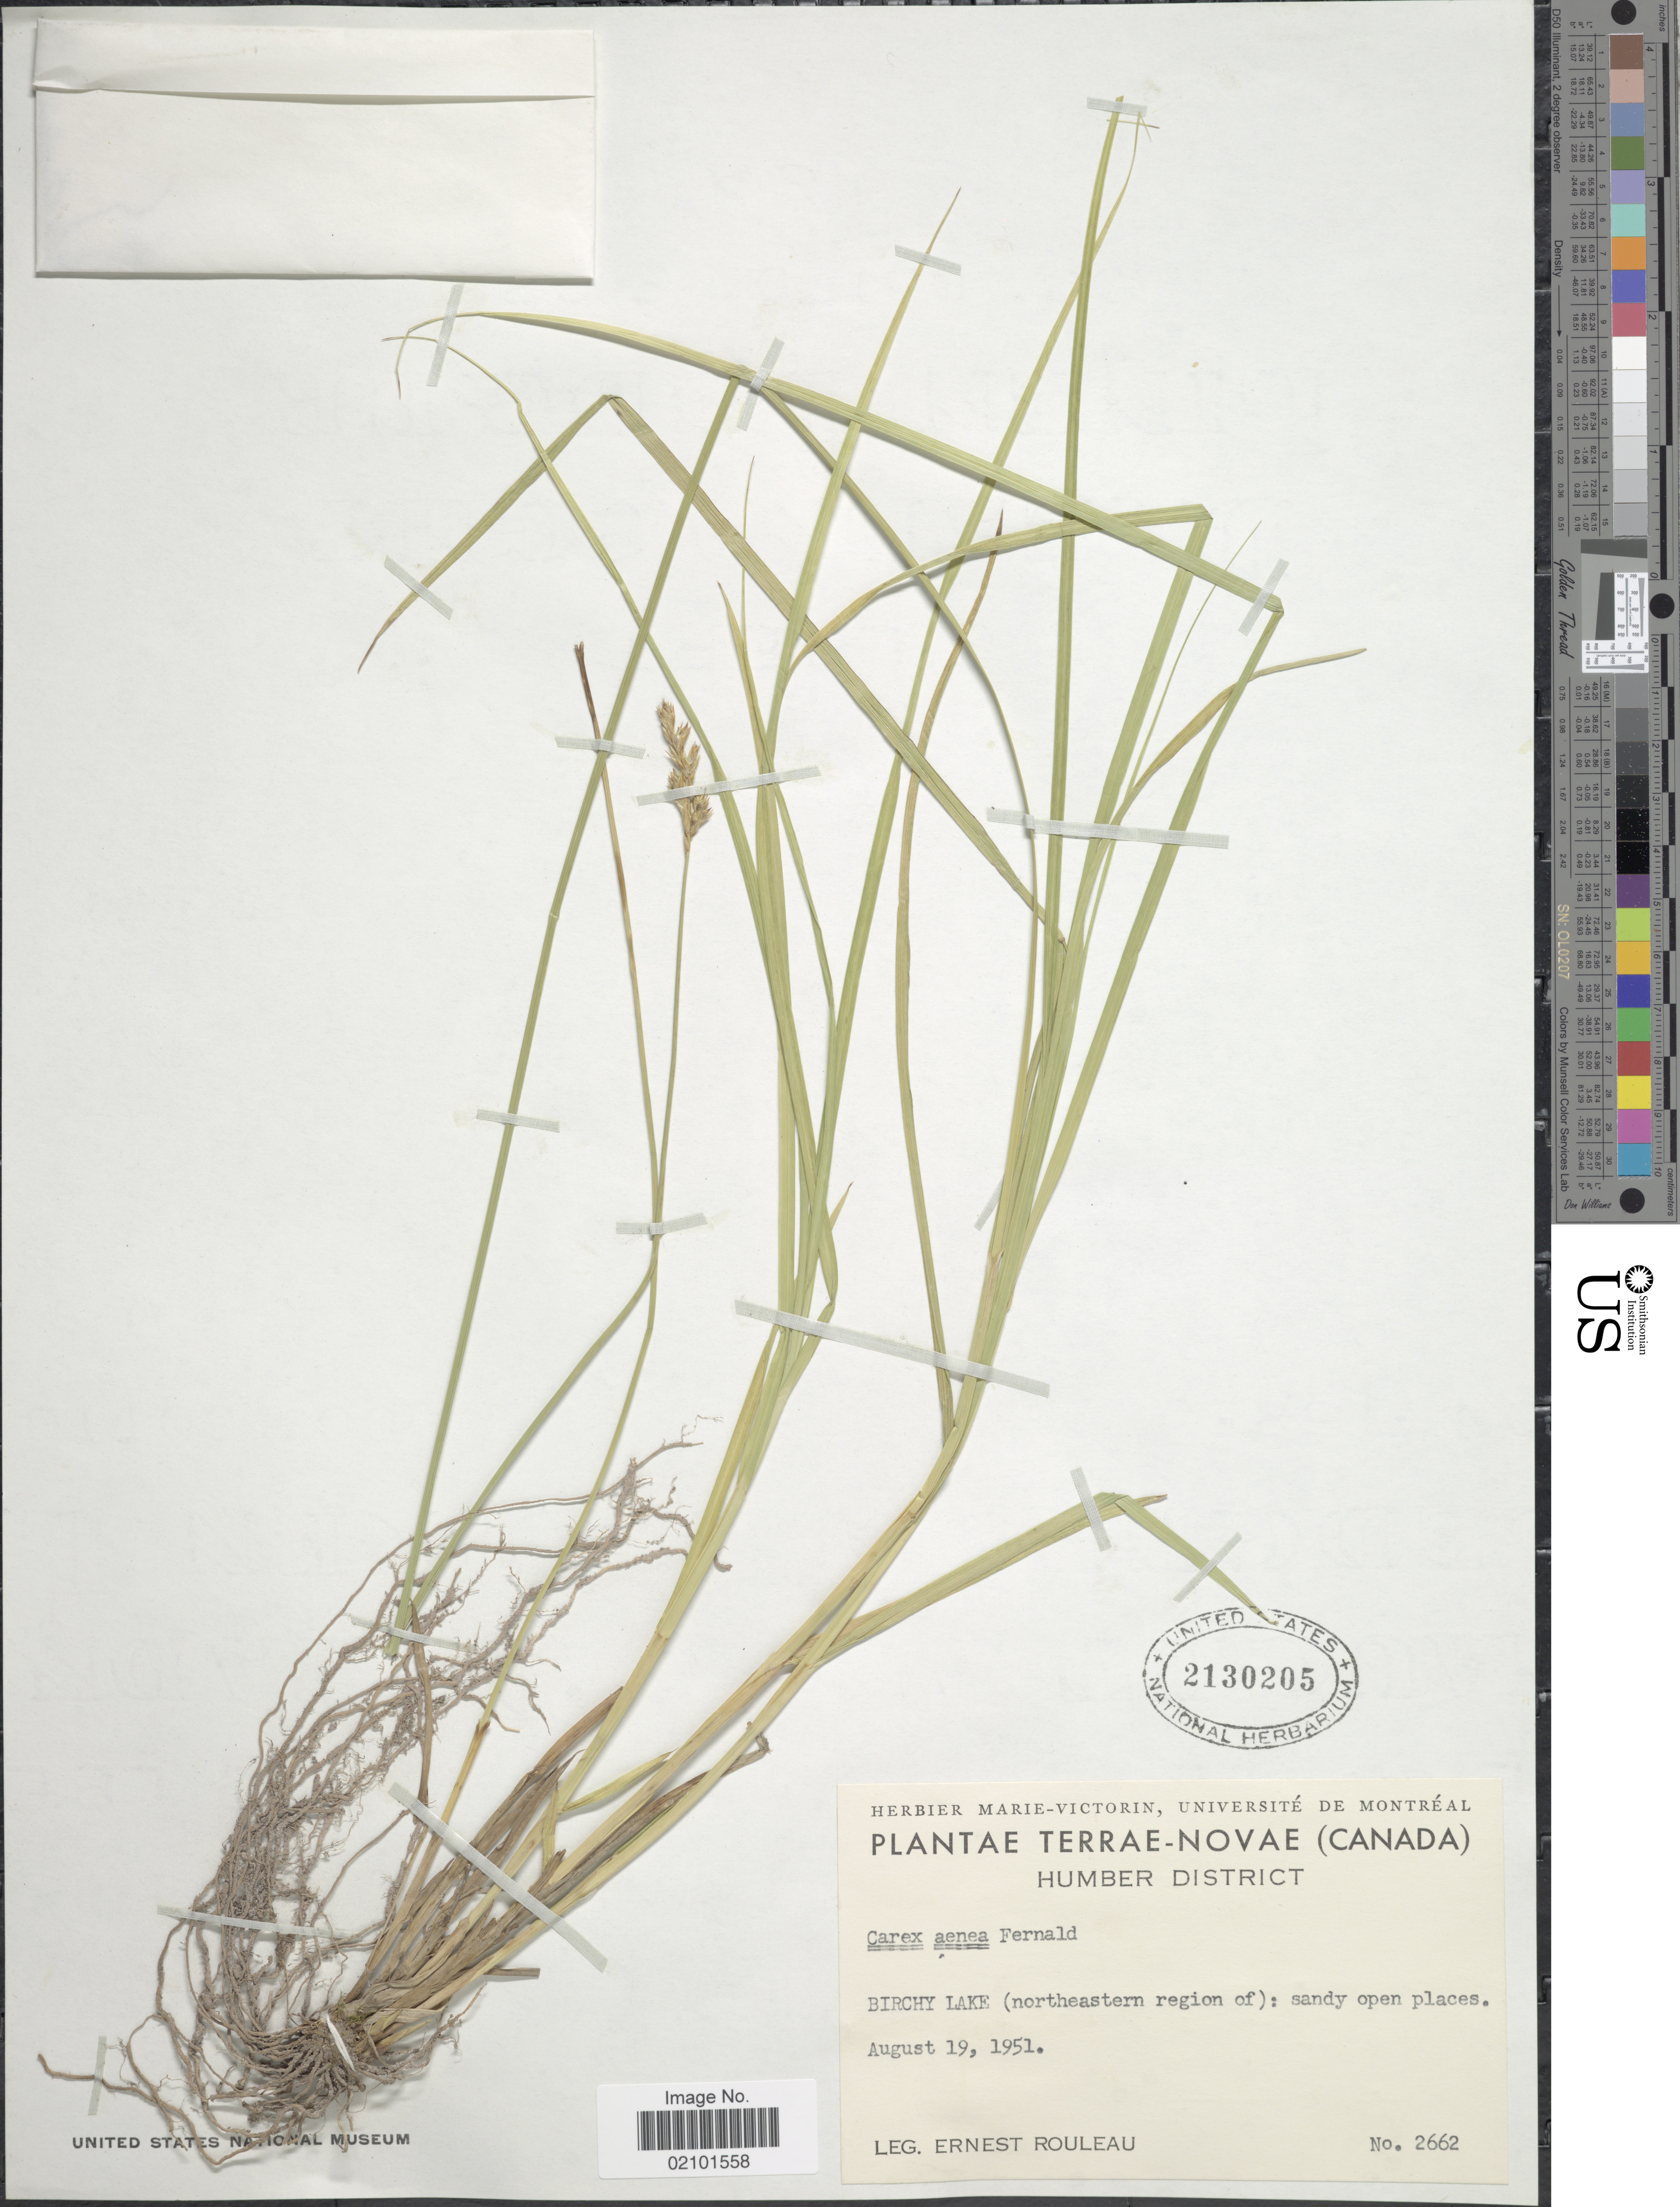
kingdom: Plantae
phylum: Tracheophyta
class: Liliopsida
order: Poales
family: Cyperaceae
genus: Carex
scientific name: Carex foenea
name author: Willd.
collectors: J. Rouleau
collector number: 2662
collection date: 1951-08-19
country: Canada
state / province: Newfoundland and Labrador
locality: Terrae-Novae Humber District. Birchy Lake (northeastern region of)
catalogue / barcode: US 2130205